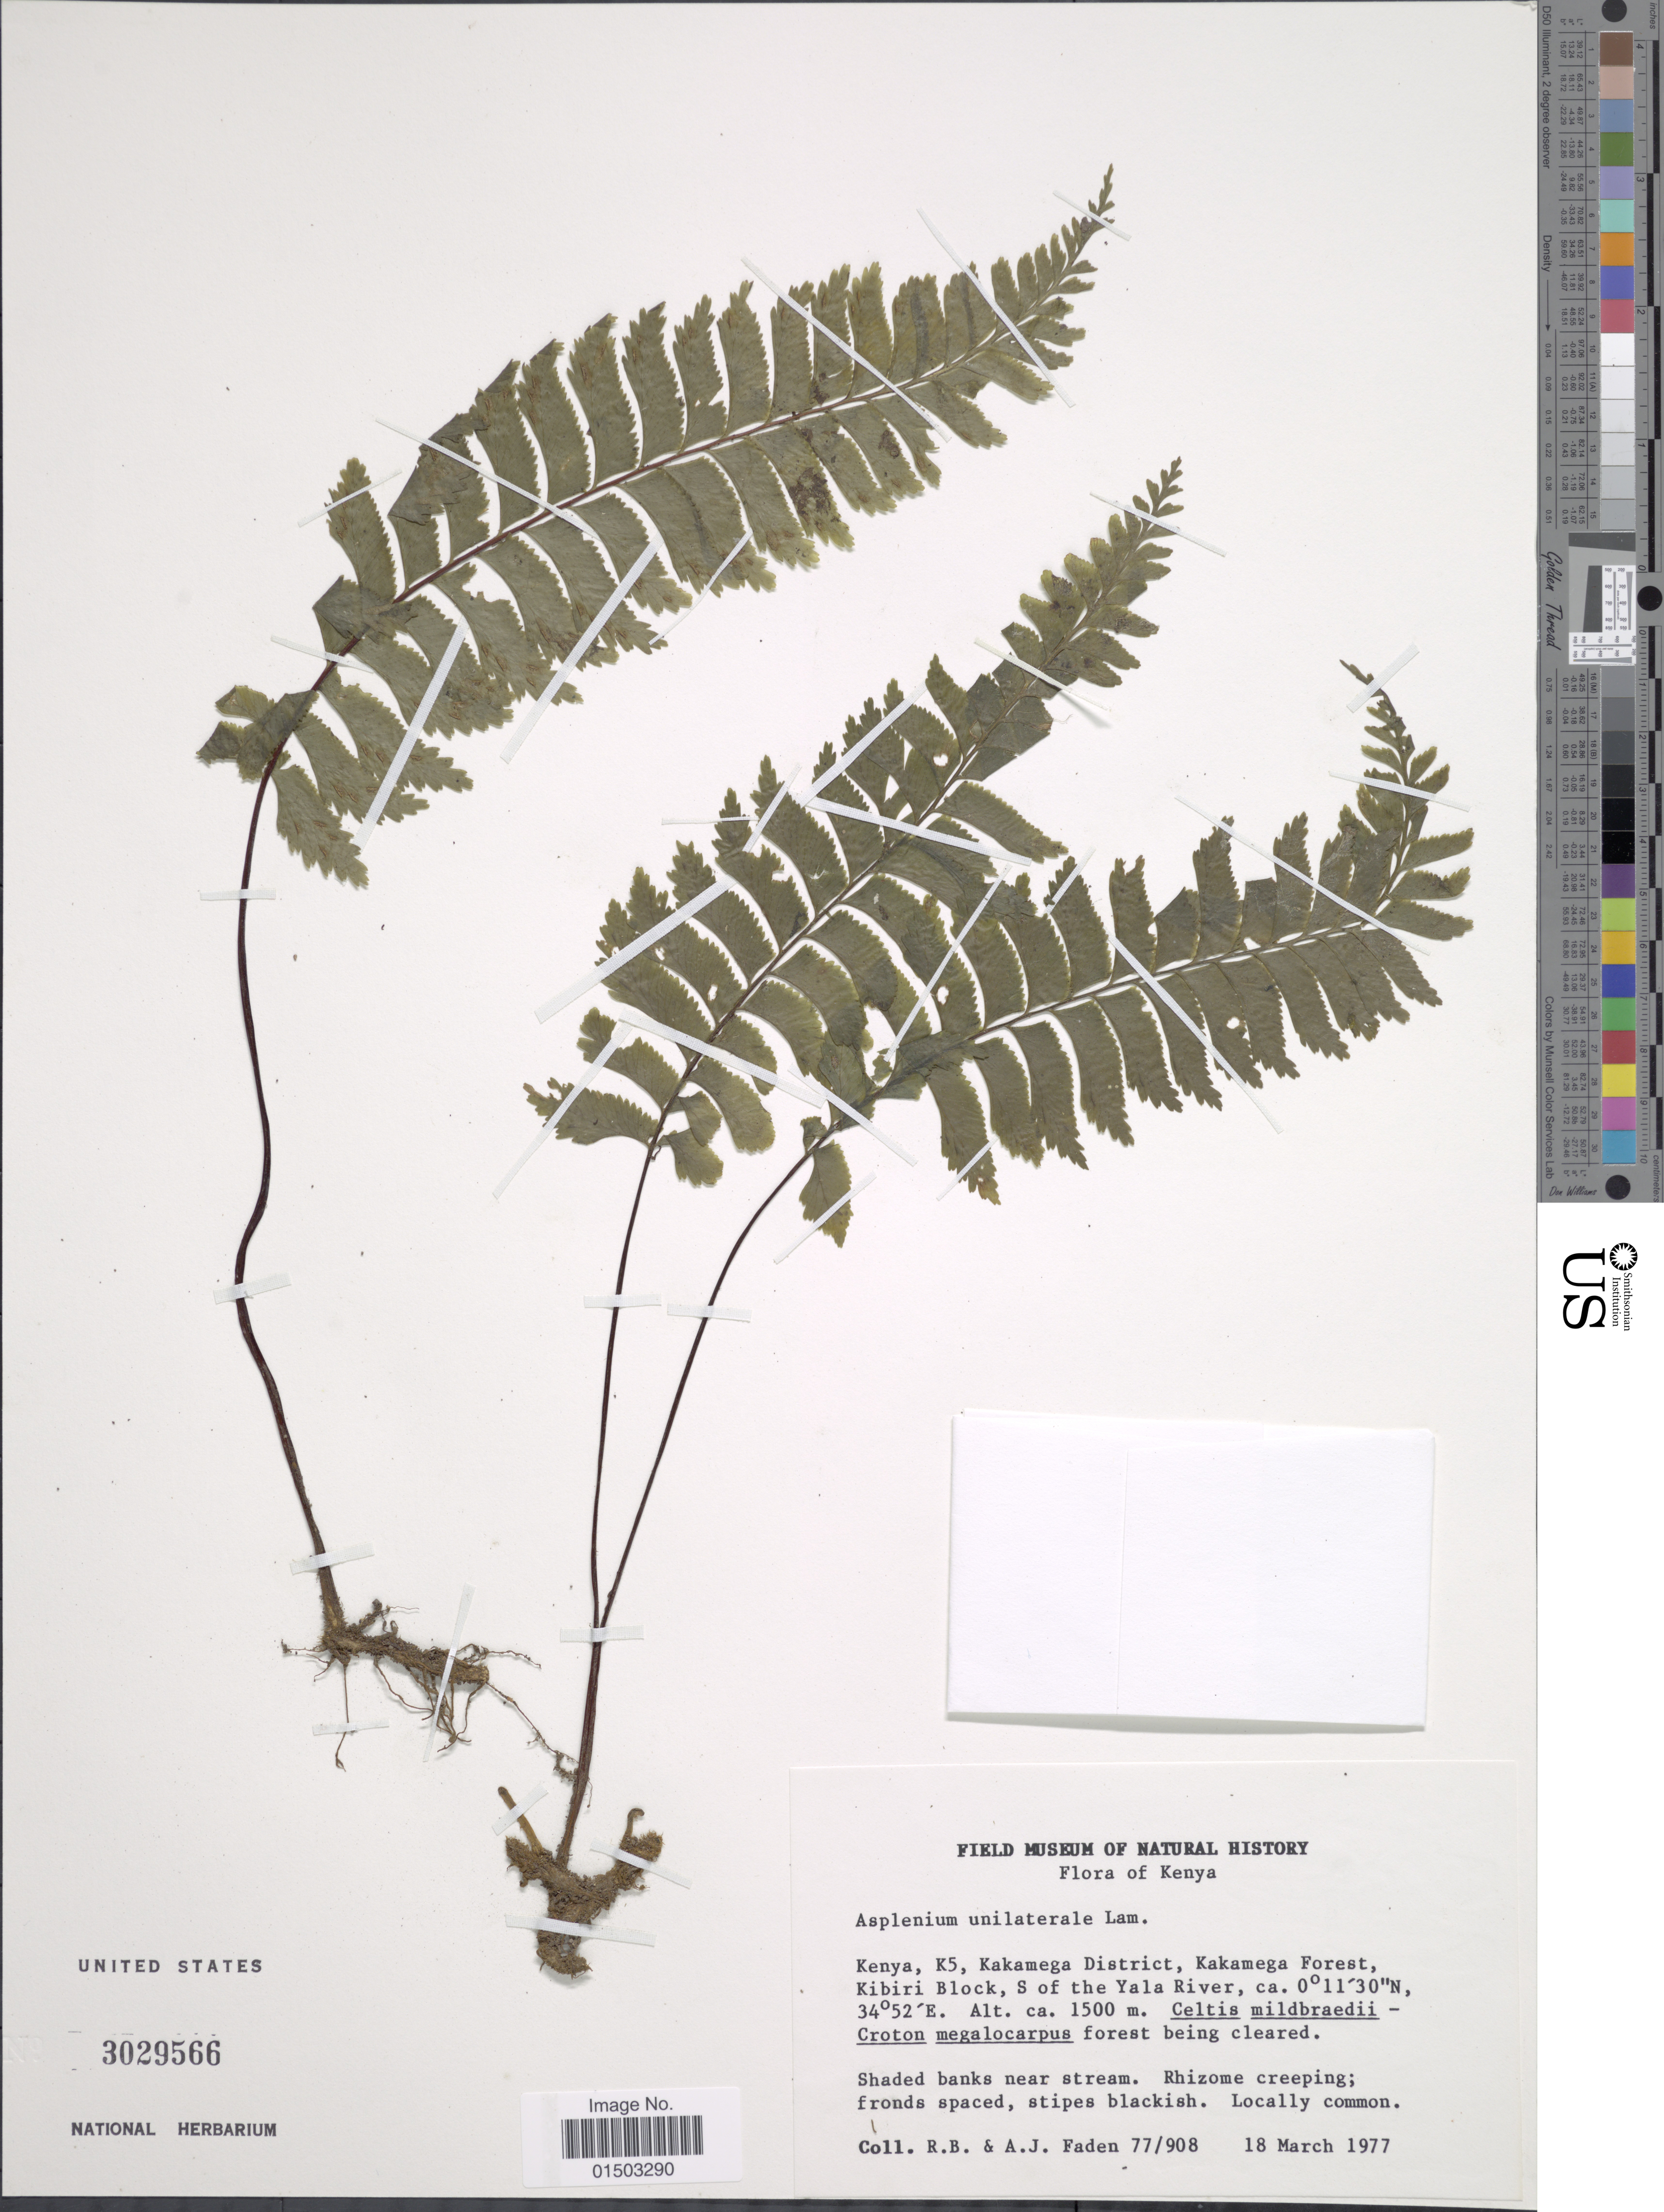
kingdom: Plantae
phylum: Tracheophyta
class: Polypodiopsida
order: Polypodiales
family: Aspleniaceae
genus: Hymenasplenium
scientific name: Hymenasplenium unilaterale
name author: (Lam.) Hayata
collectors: R. B. Faden & A. J. Faden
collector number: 77/908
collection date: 1977-03-18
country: Kenya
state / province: Kakamega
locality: Kenya, K5, Kakamega District, Kakamega Forest, Kibiri Block, S of the Yala River.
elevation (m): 1500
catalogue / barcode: US 3029566